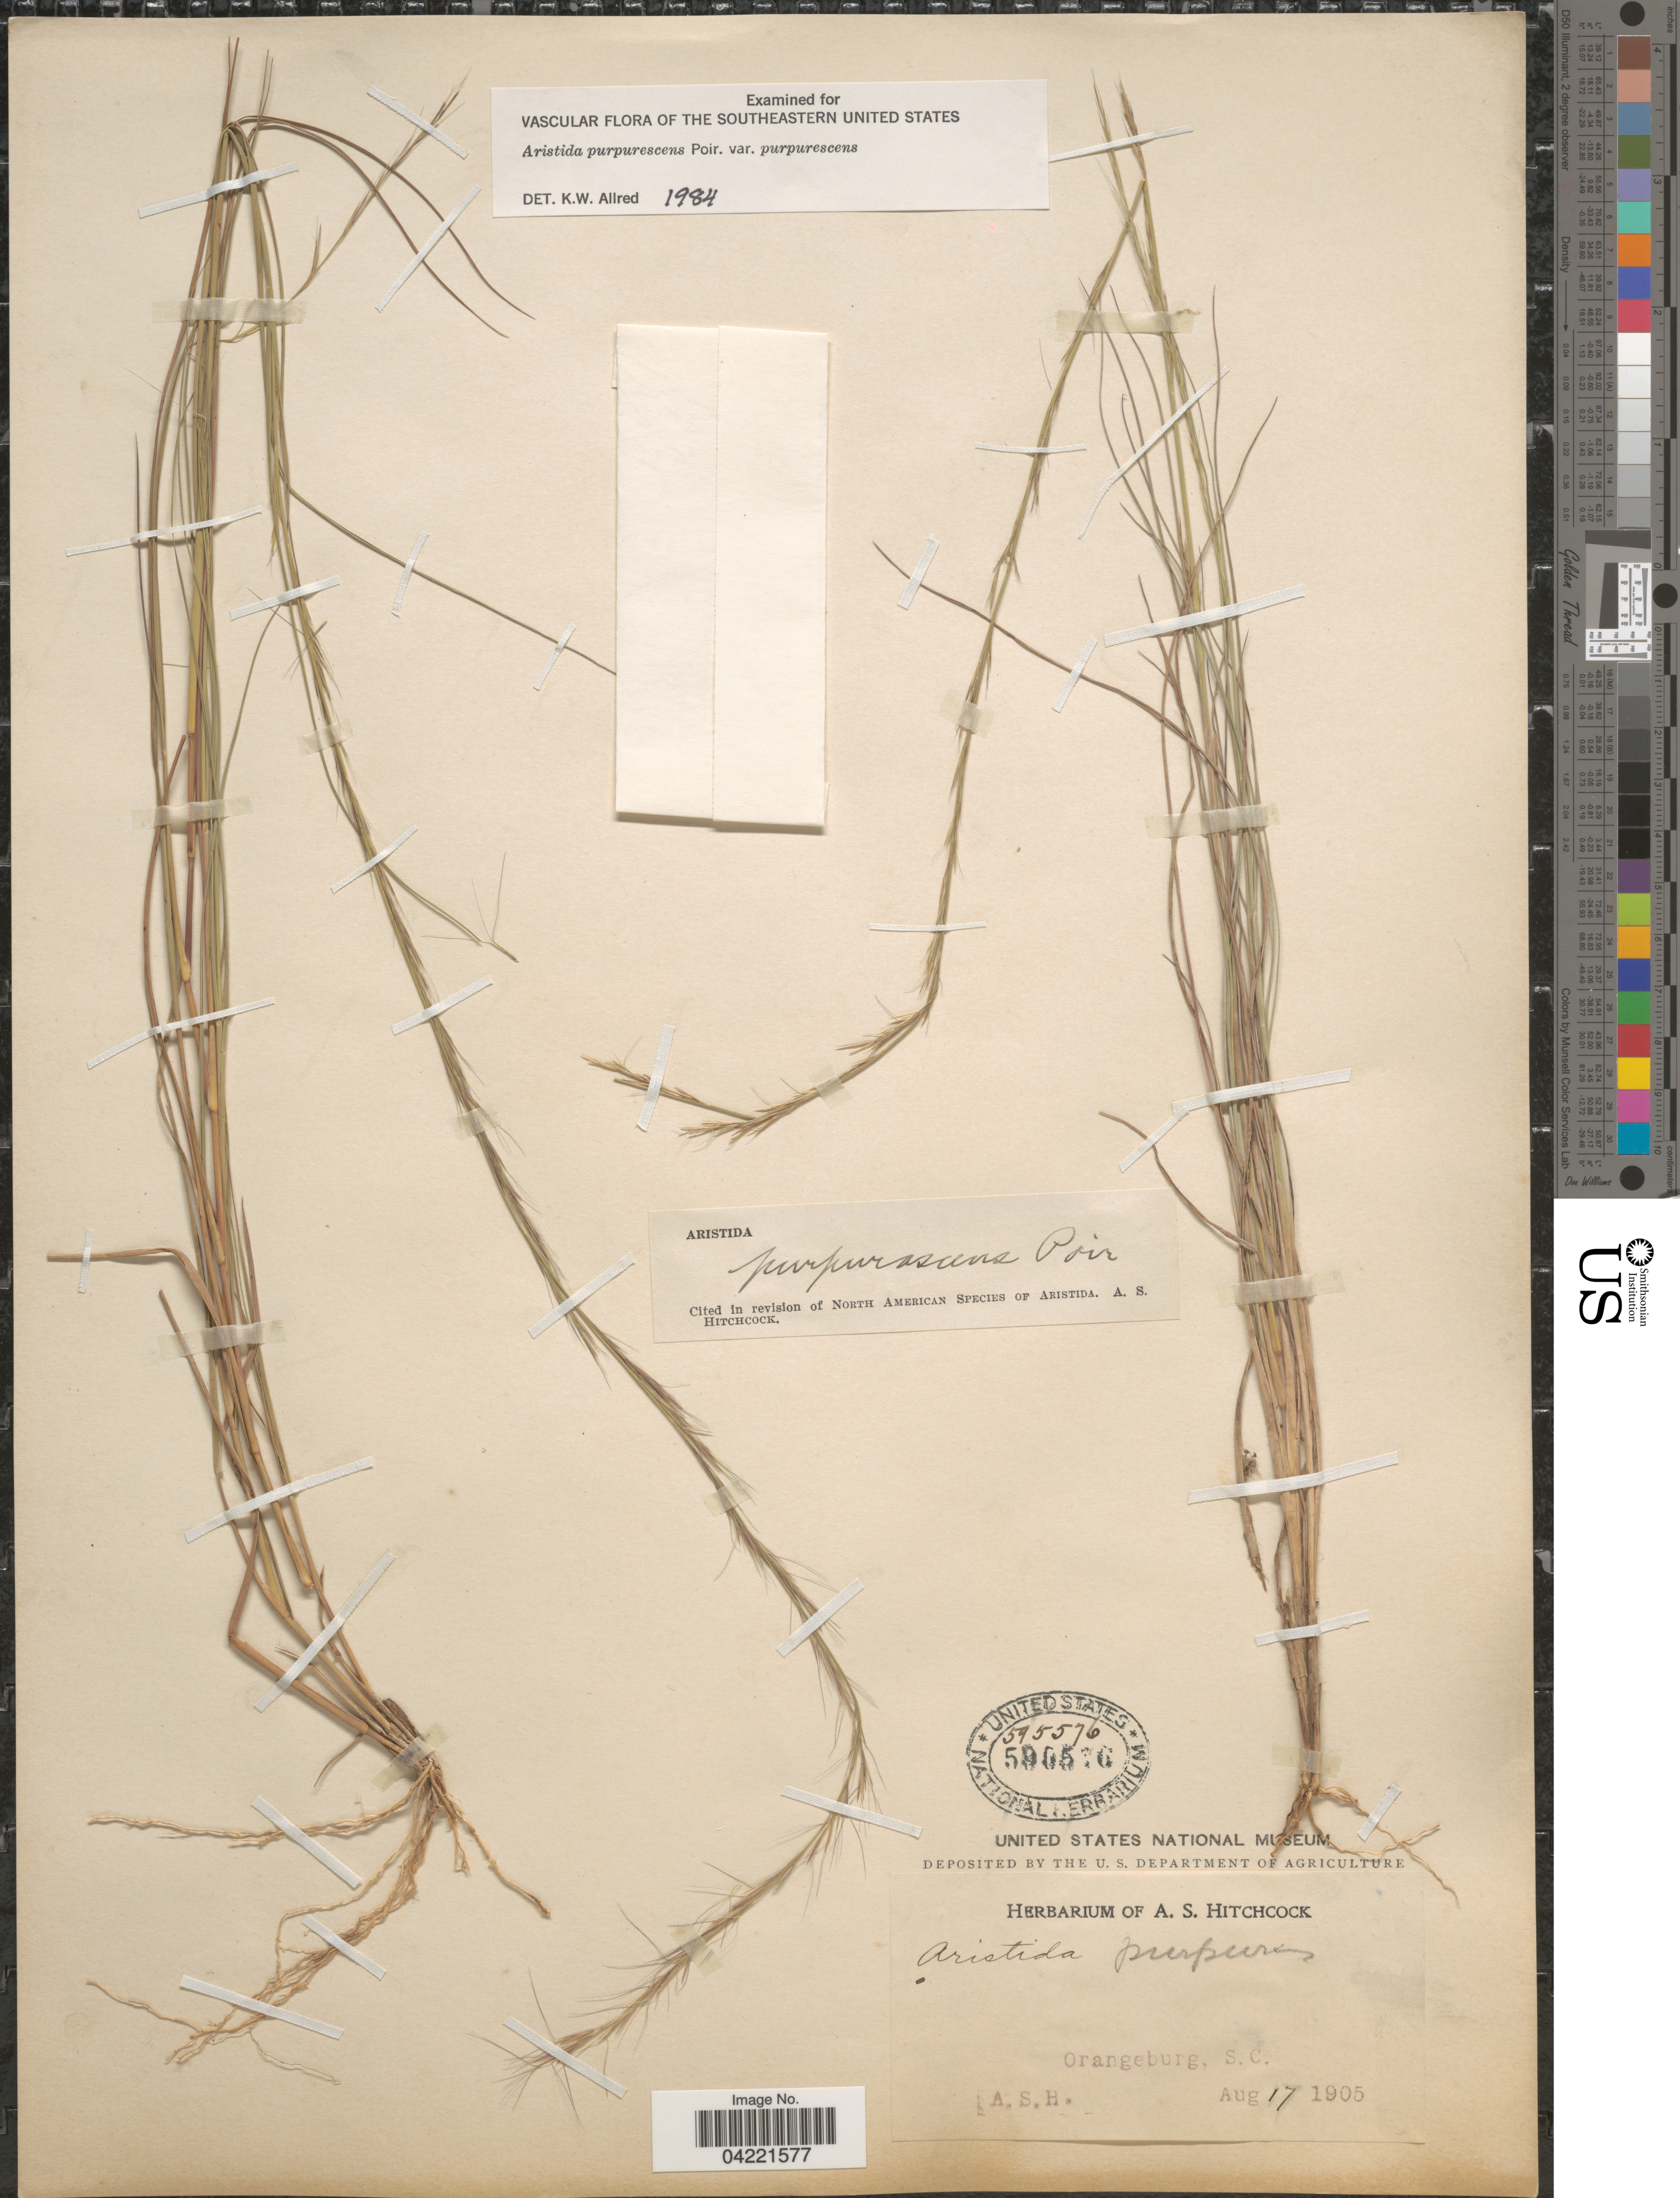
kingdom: Plantae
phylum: Tracheophyta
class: Liliopsida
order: Poales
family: Poaceae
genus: Aristida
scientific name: Aristida purpurascens var. purpurescens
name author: Poir.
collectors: A. S. Hitchcock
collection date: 1905-08-17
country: United States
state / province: South Carolina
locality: Orangeburg.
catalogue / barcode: US 595576